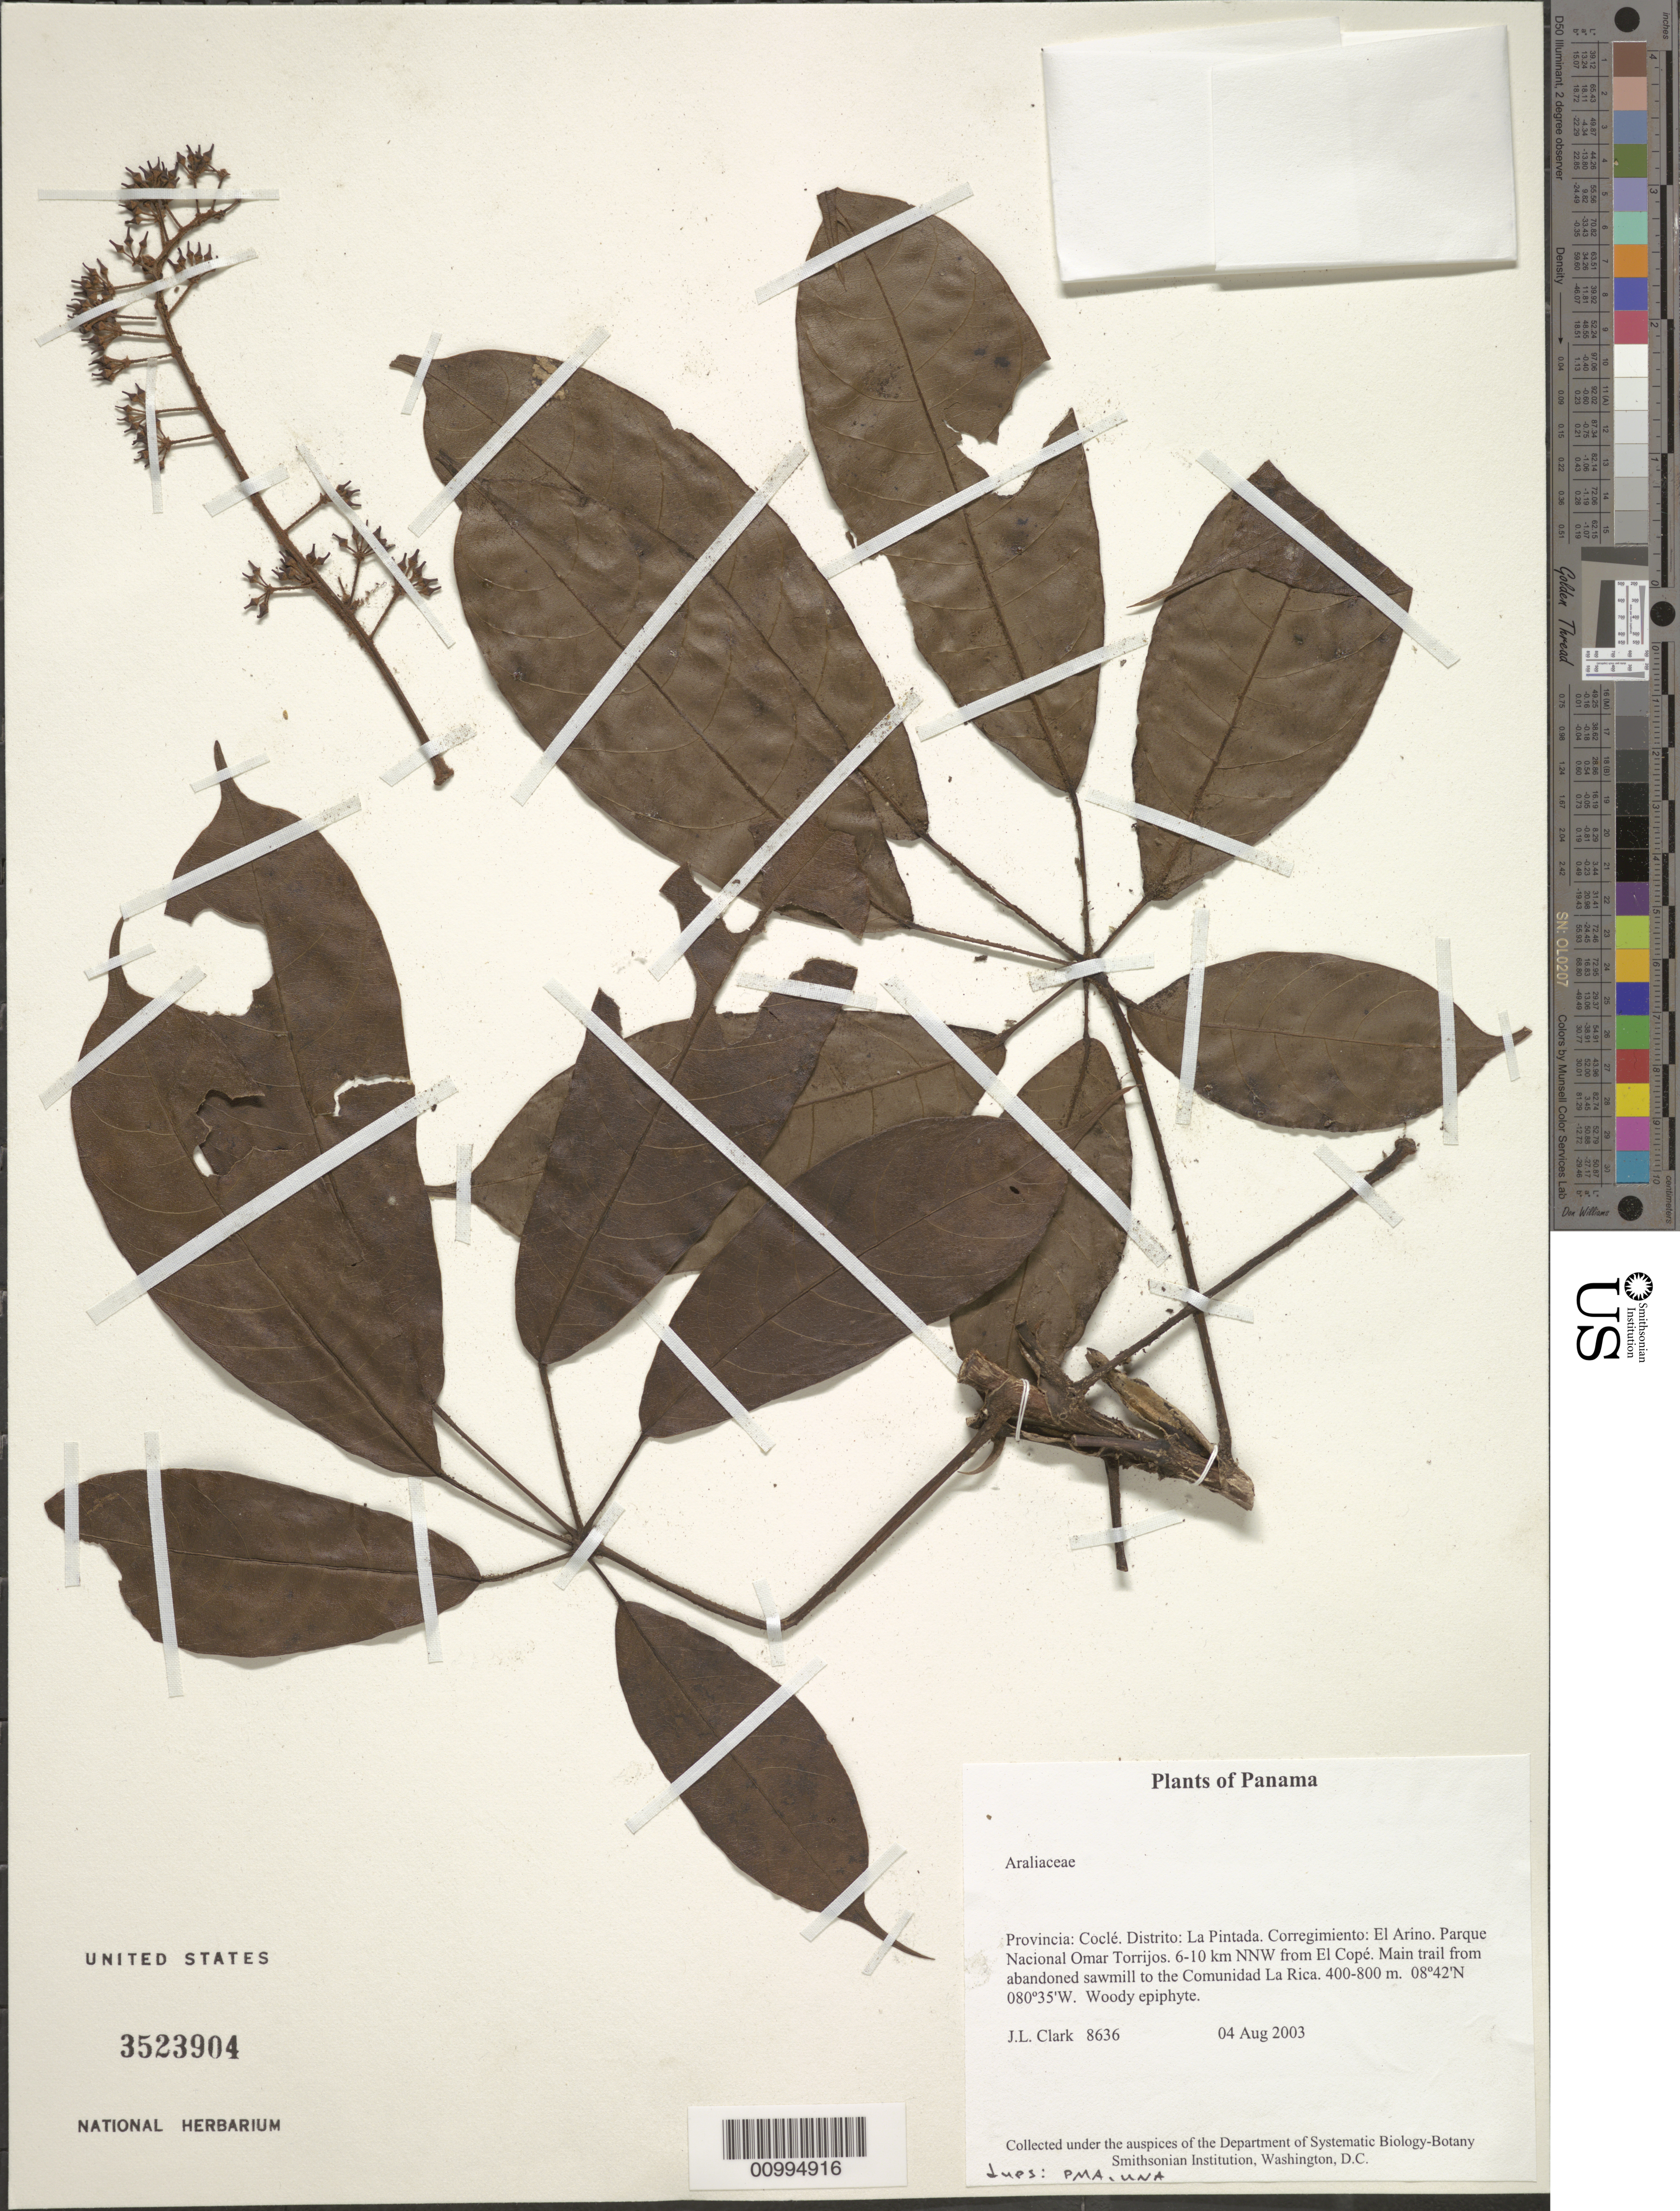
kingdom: Plantae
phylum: Tracheophyta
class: Magnoliopsida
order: Apiales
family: Araliaceae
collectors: J. L. Clark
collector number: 8636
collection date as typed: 04 Aug 2003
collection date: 2003-08-04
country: Panama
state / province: Coclé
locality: Distrto: La Pintada. Corregimiento: El Arino. Parque National Omar Torrijos. 6-10 km NW from El Copé. Main trail from abandoned sawmill to the Communidad La Rica.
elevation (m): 400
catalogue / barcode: US 3523904